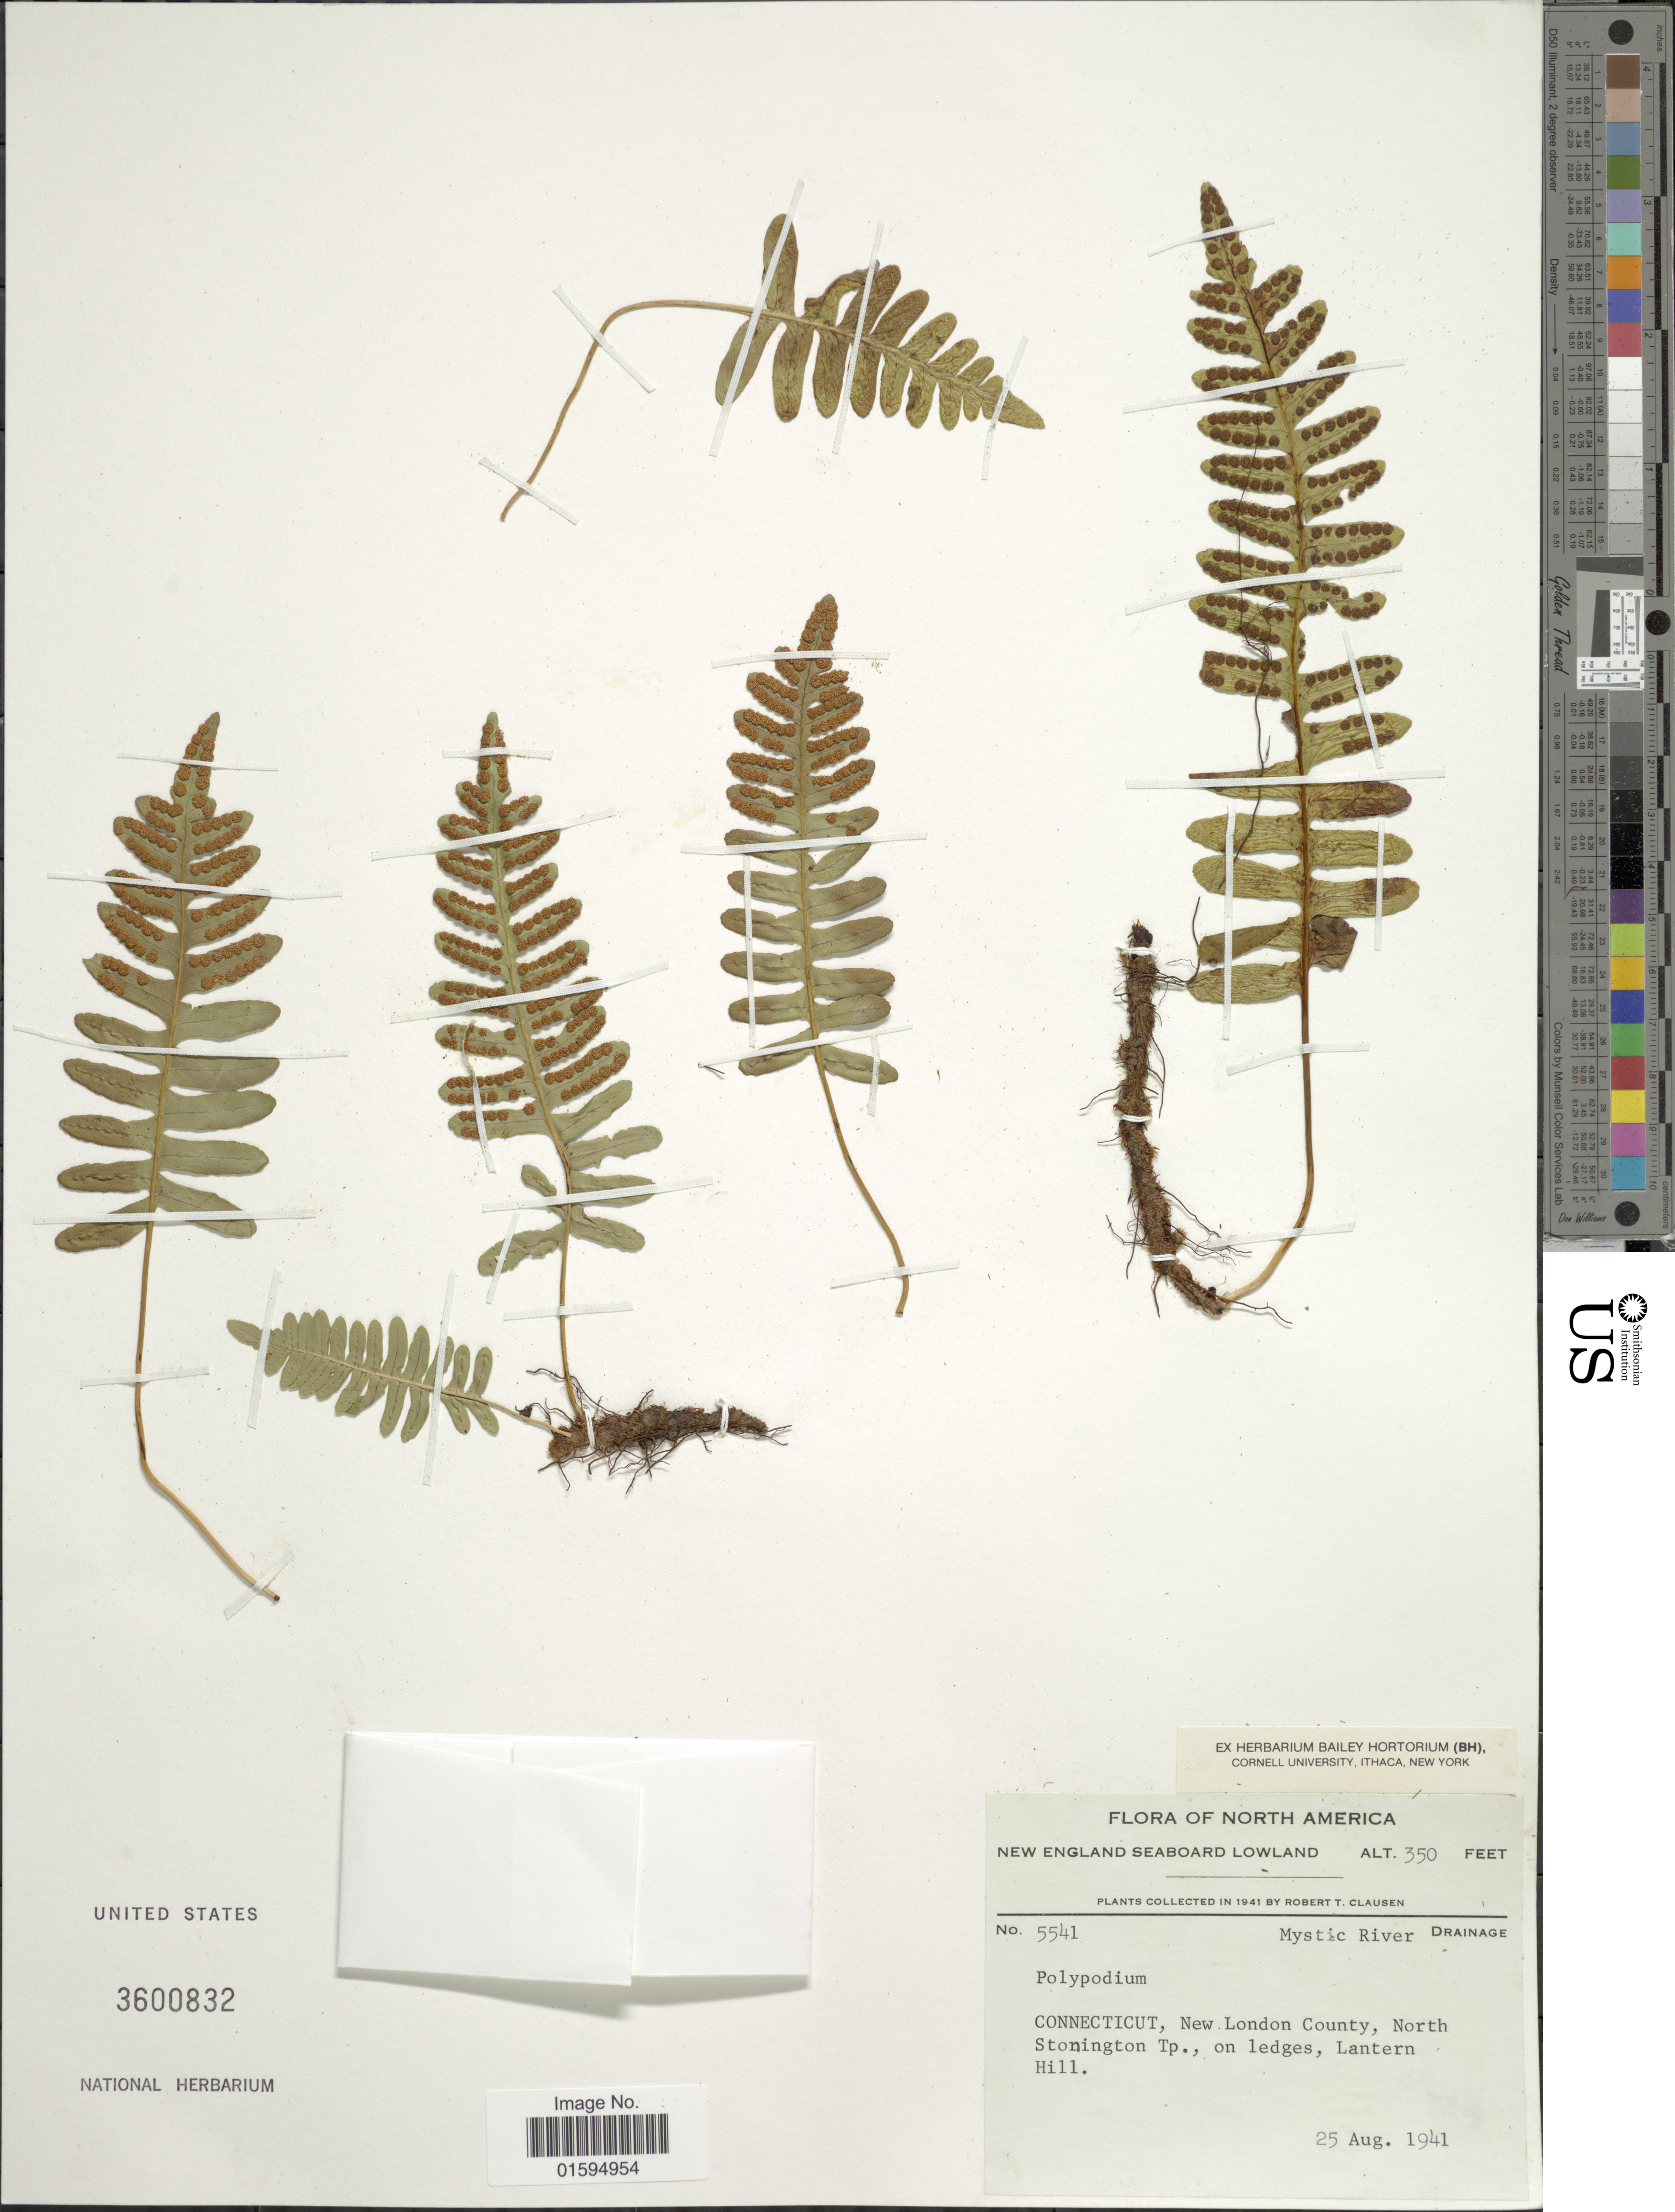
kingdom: Plantae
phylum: Tracheophyta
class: Polypodiopsida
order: Polypodiales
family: Polypodiaceae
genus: Polypodium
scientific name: Polypodium virginianum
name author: L.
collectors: R. T. Clausen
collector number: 5541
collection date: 1941-08-25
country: United States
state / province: Connecticut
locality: North America, New England seaboard lowland, Mystic River Drainage, New London County, North Stonington Tp., on ledges, Lantern Hill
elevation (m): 107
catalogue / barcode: US 3600832